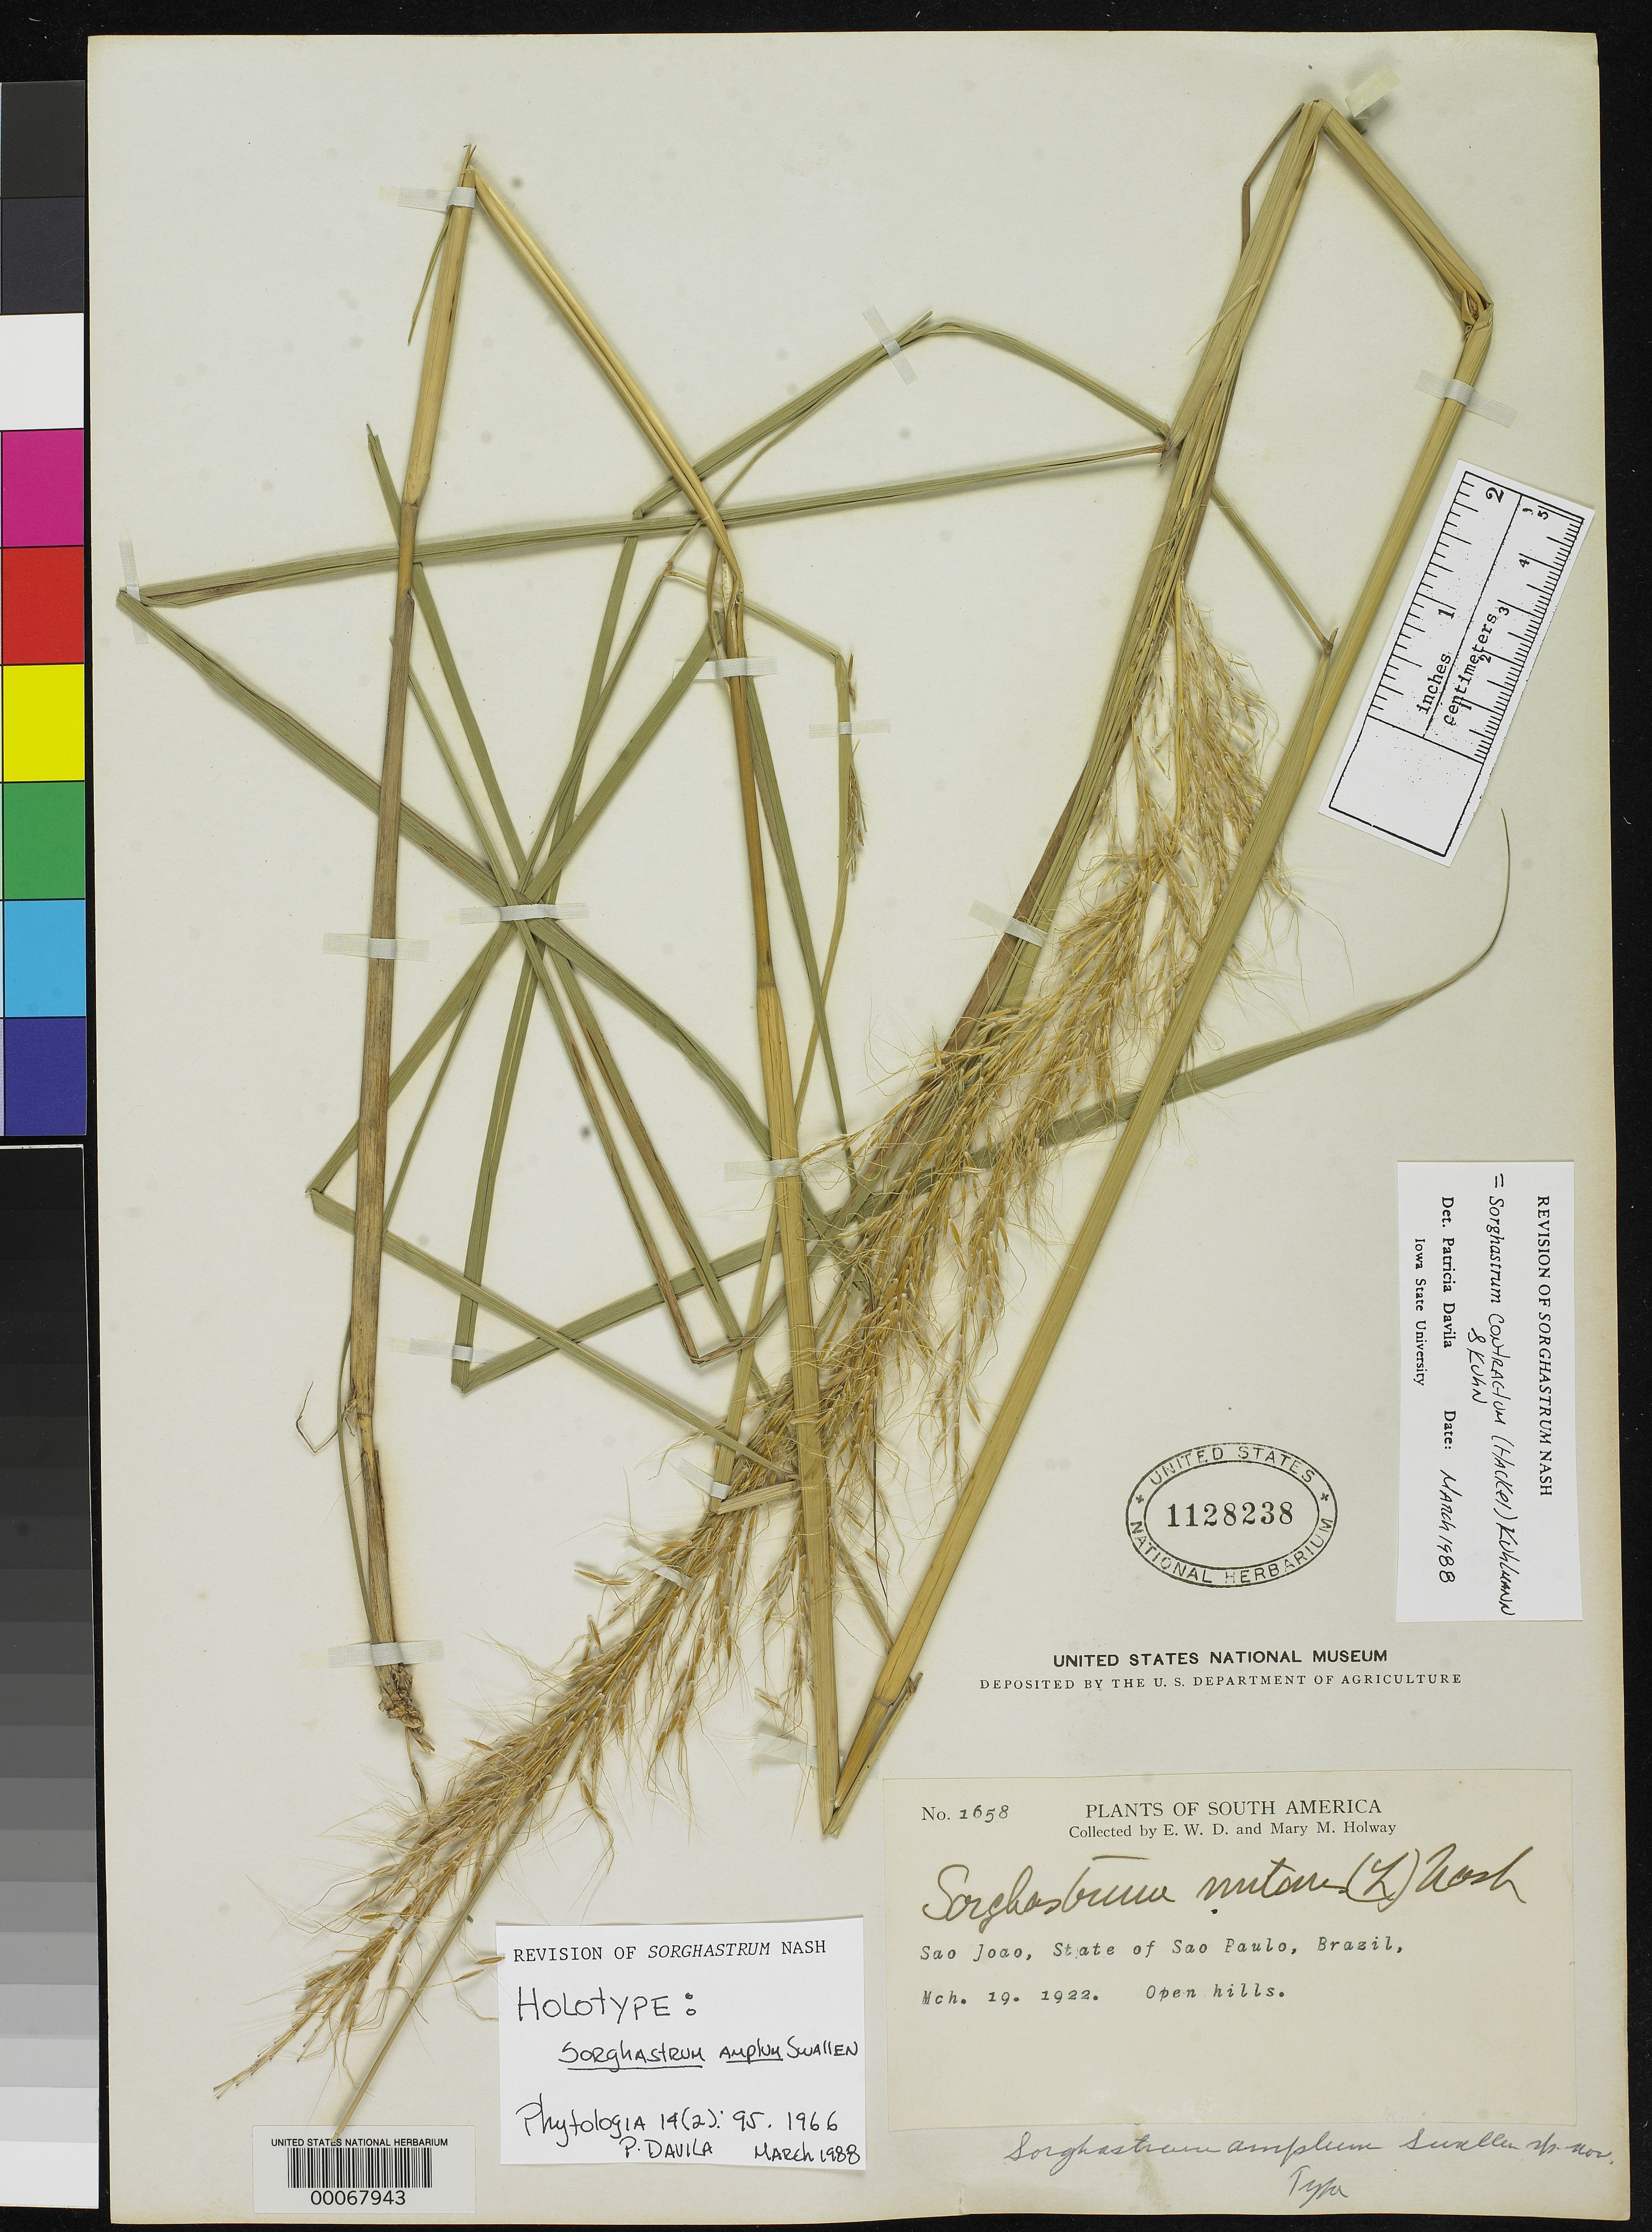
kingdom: Plantae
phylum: Tracheophyta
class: Liliopsida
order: Poales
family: Poaceae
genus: Sorghastrum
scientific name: Sorghastrum amplum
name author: Swallen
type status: Holotype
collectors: E. W. D. Holway & M. M. Holway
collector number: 1658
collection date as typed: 19 Mar 1922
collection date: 1922-03-19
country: Brazil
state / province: São Paulo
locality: San Joao.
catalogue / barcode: US 1128238